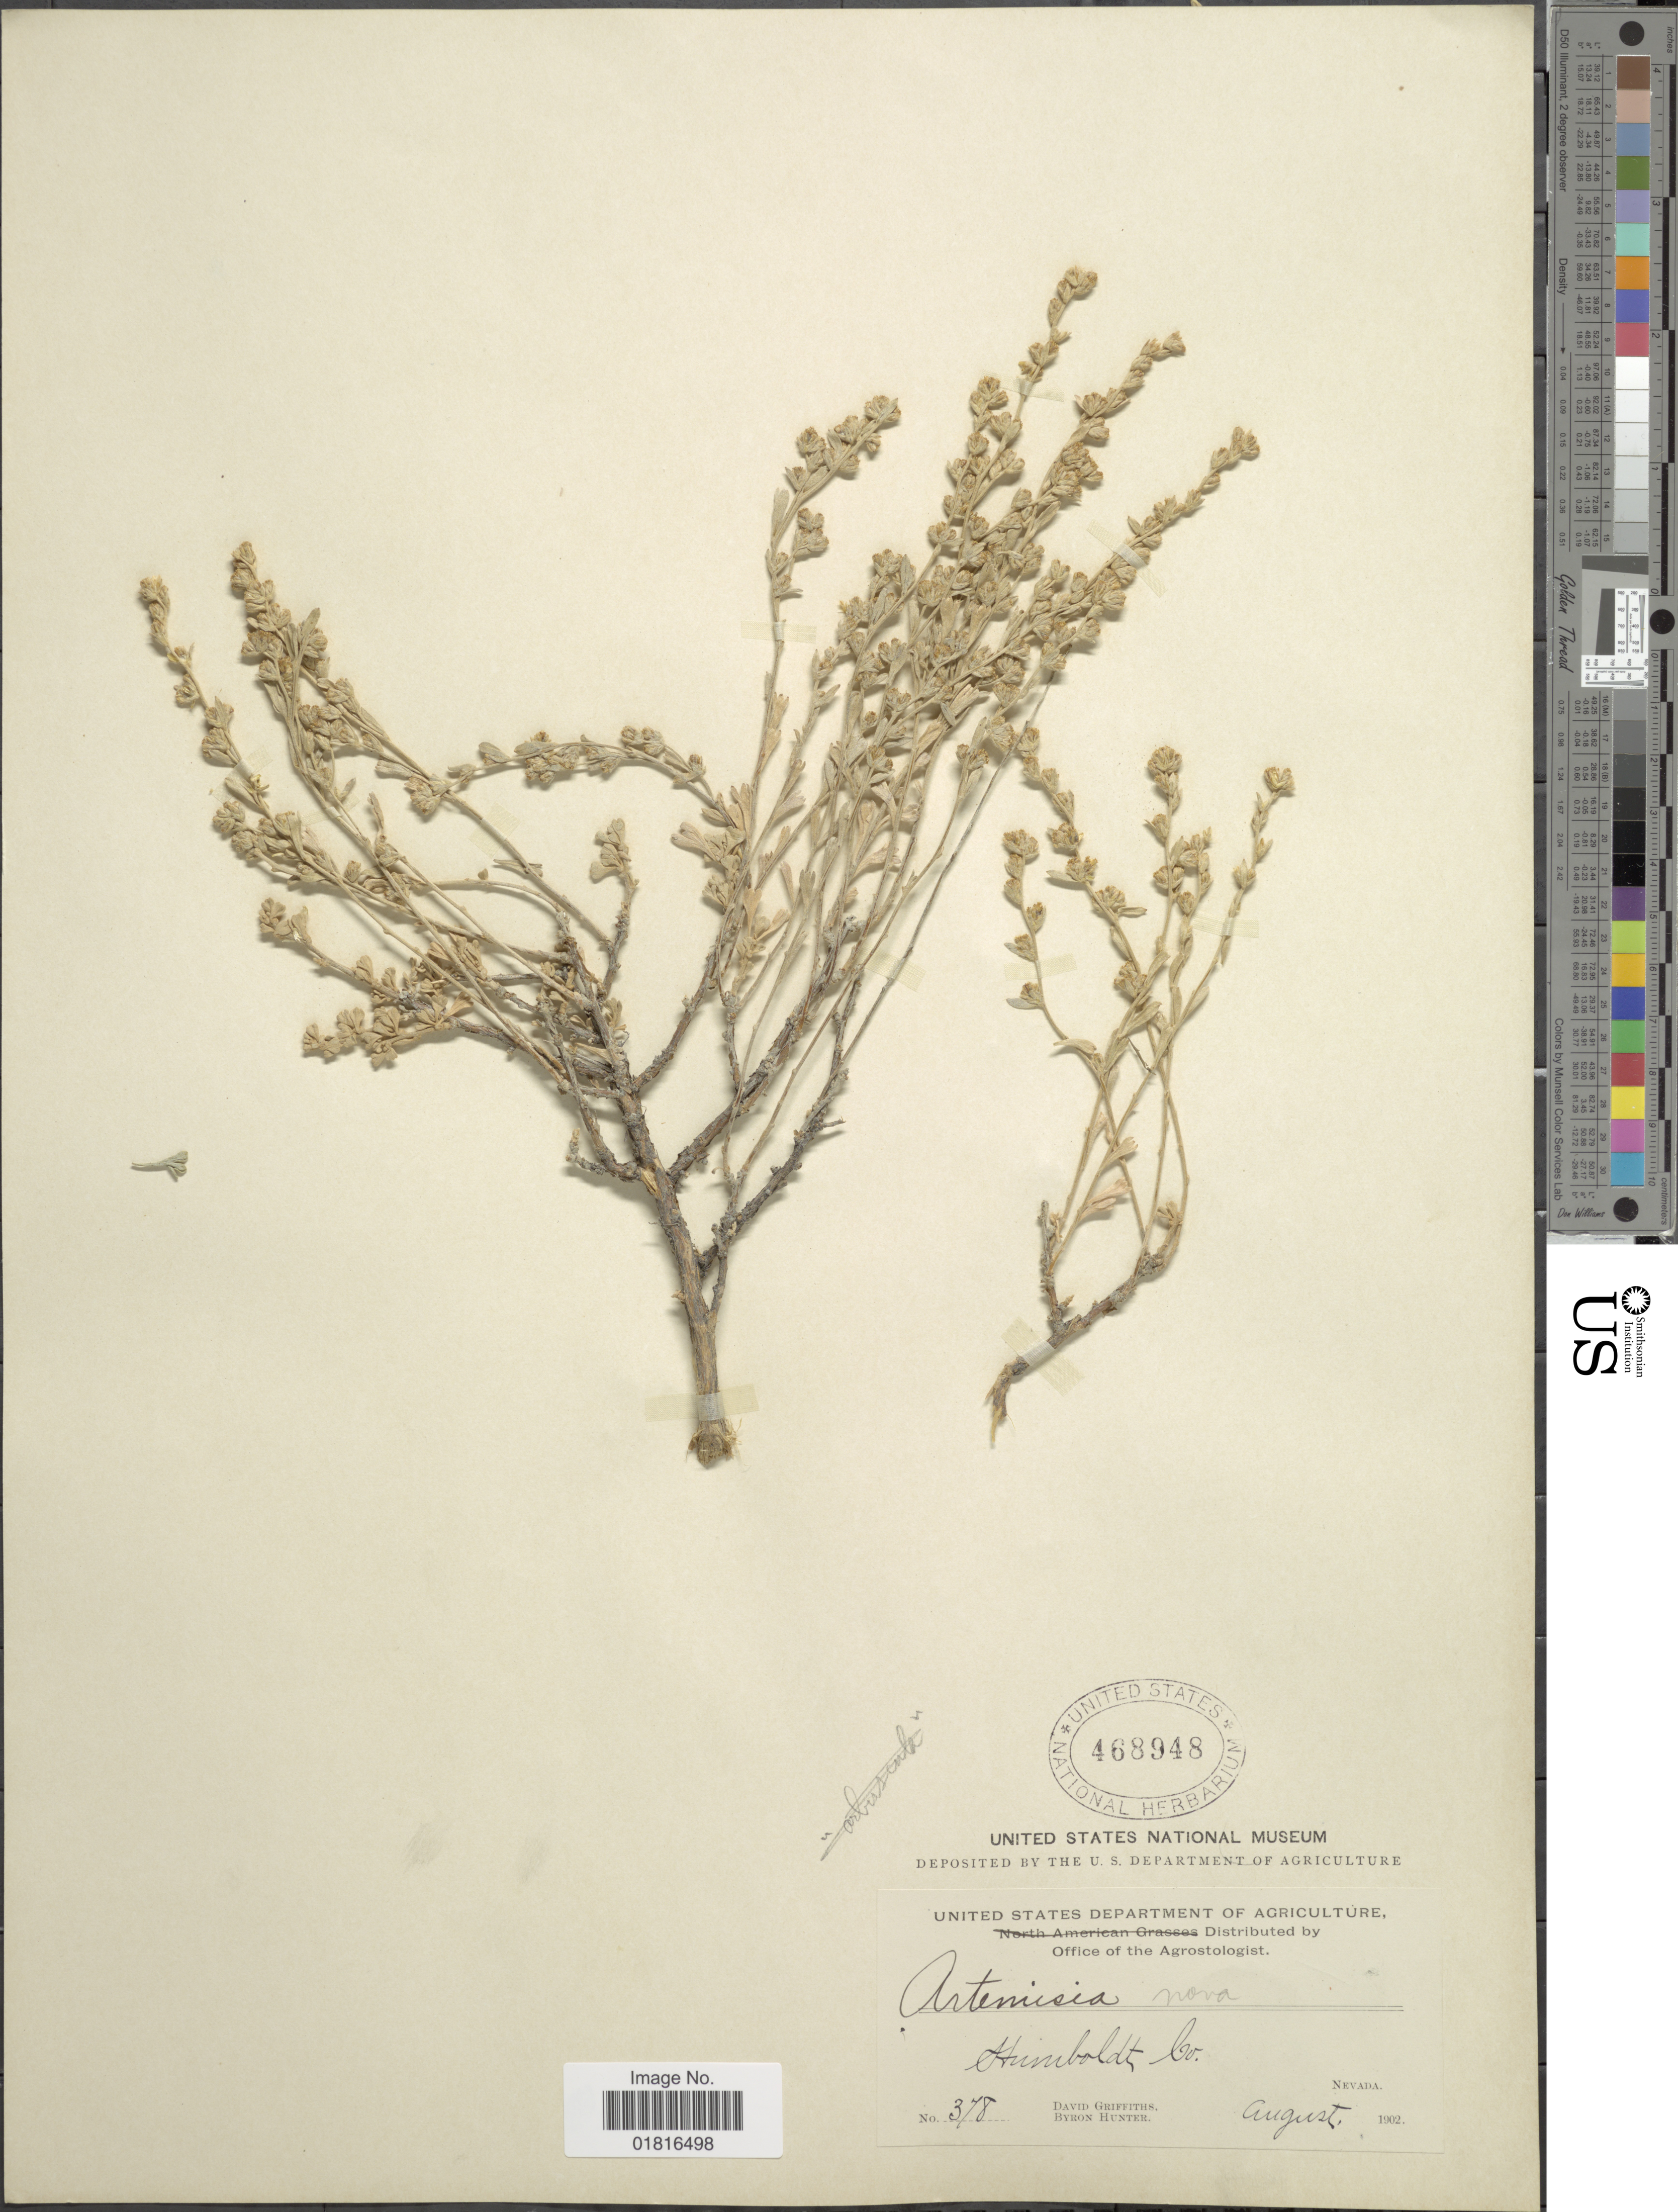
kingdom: Plantae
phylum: Tracheophyta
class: Magnoliopsida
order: Asterales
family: Asteraceae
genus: Artemisia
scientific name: Artemisia nova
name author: A. Nelson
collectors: D. Griffiths & B. Hunter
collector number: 378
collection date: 1902-08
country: United States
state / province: Nevada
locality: Humboldt Co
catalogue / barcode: US 468948